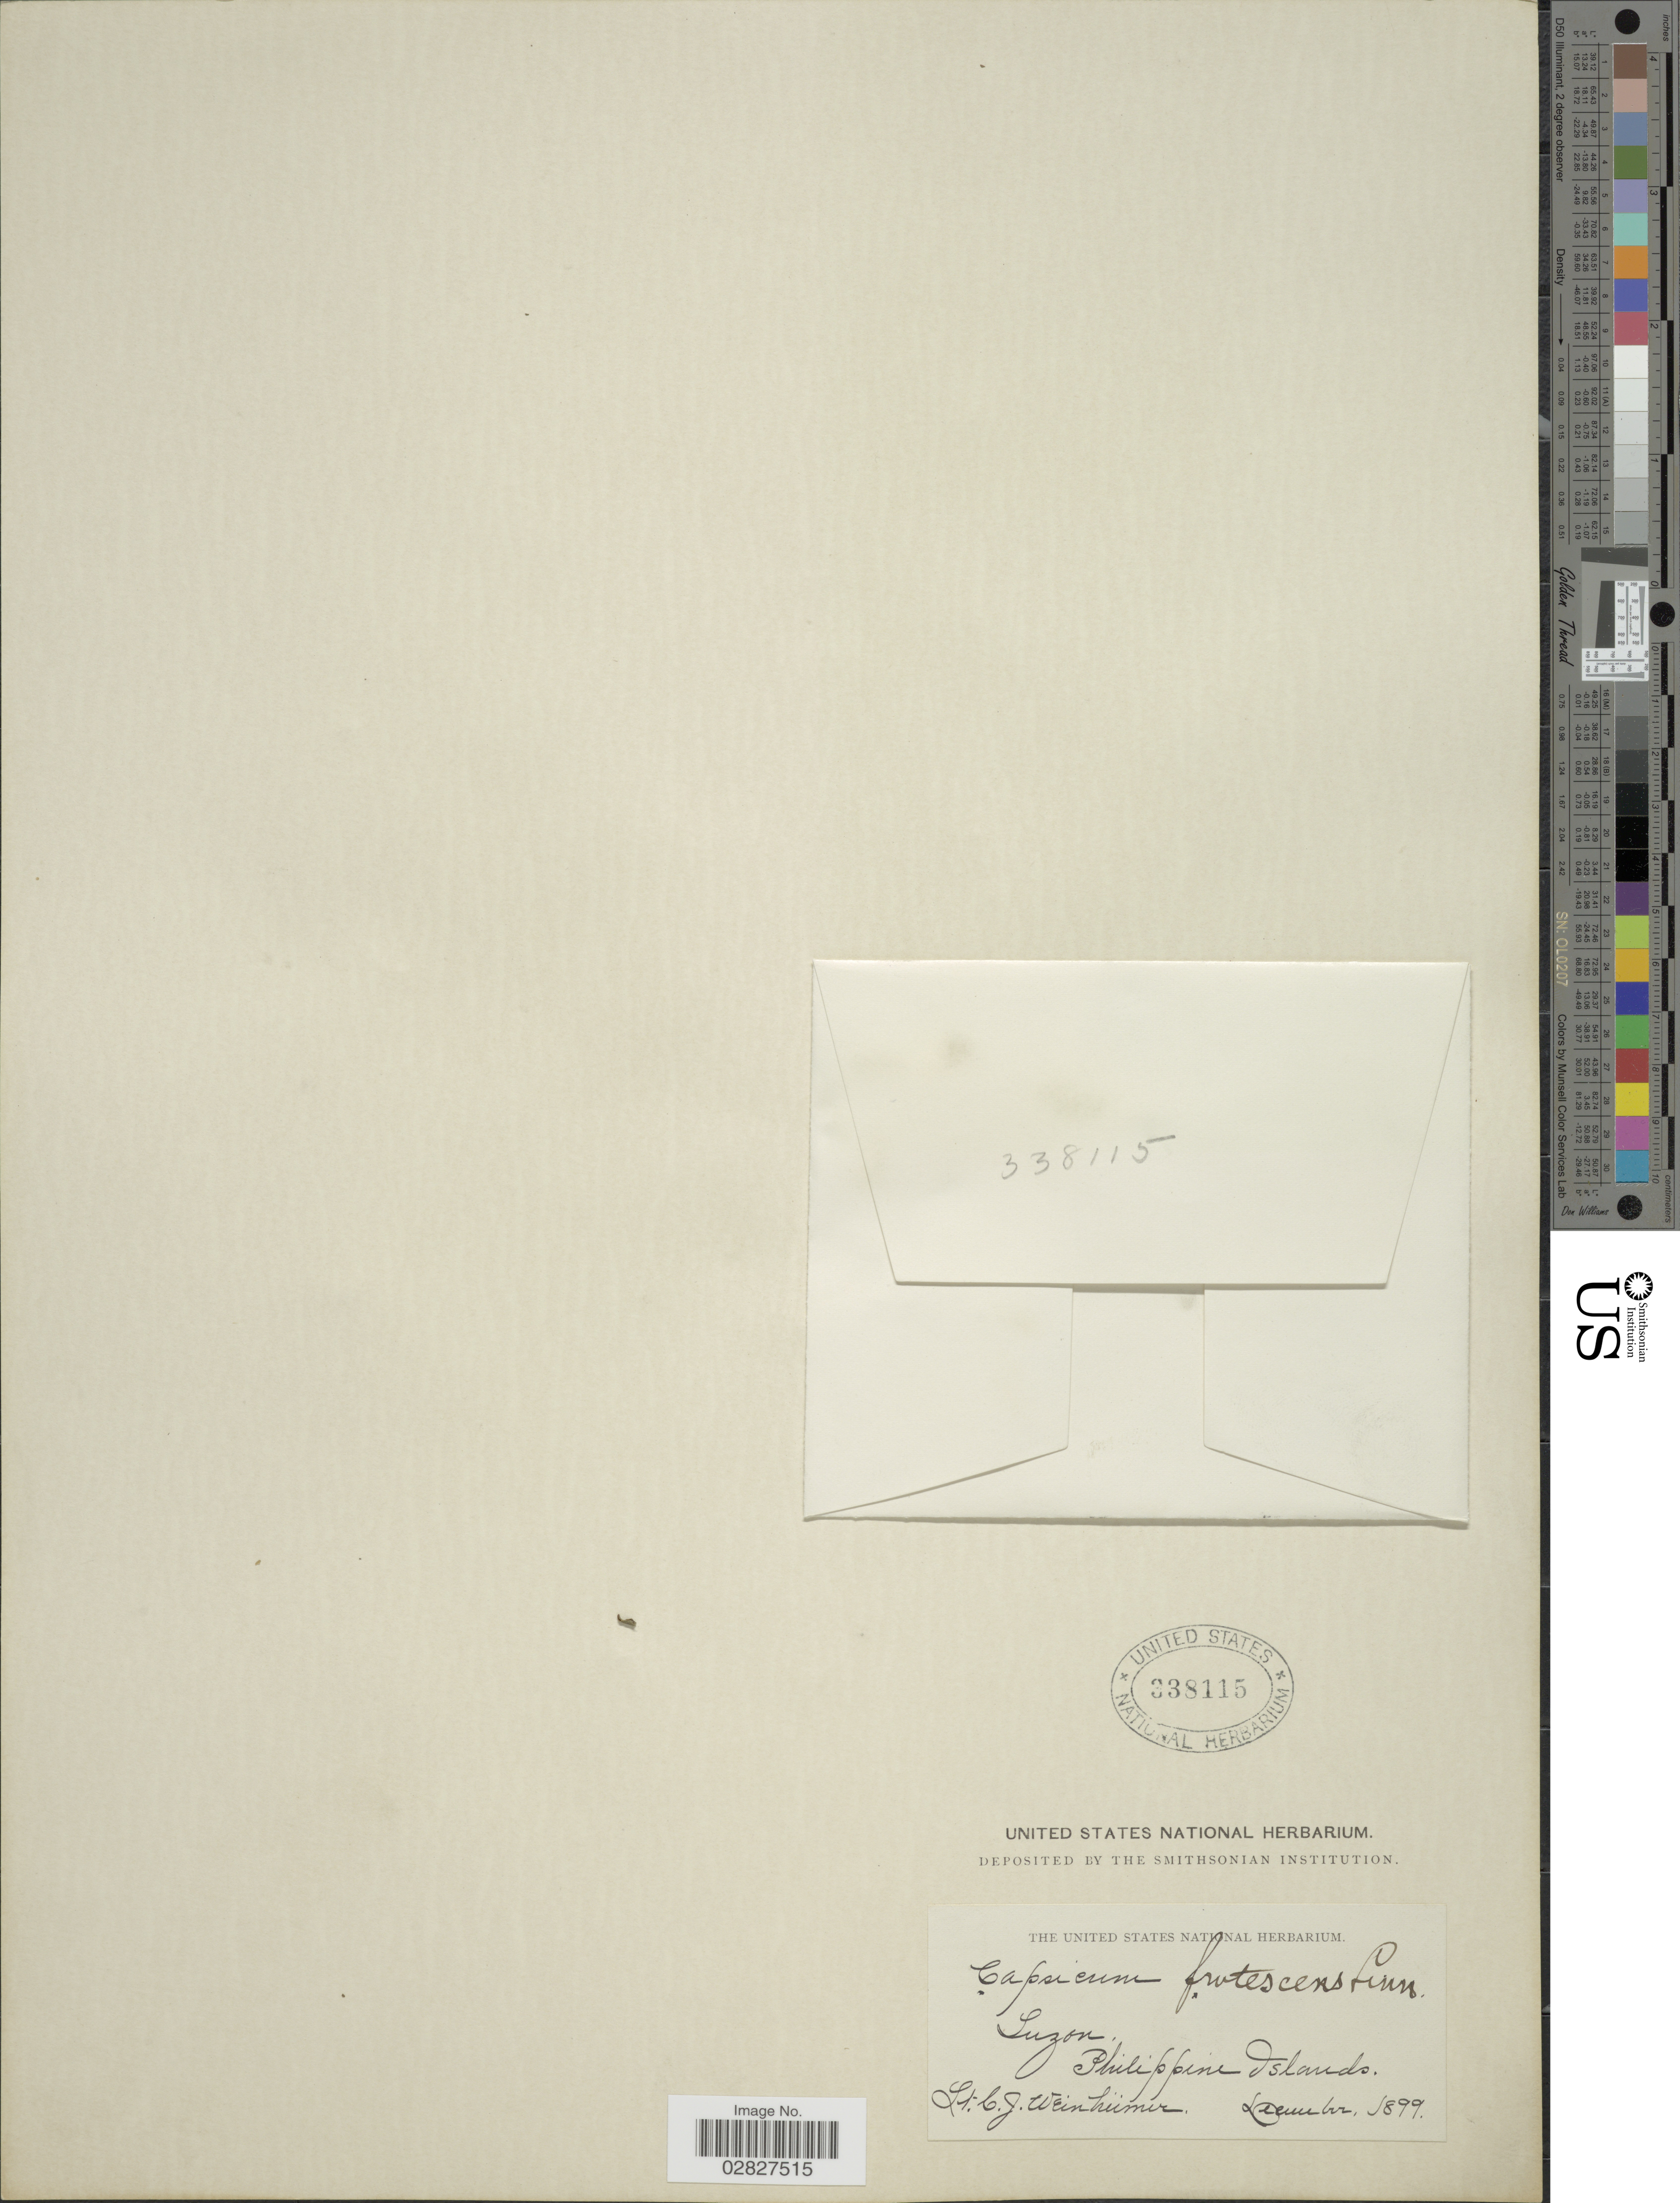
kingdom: Plantae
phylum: Tracheophyta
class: Magnoliopsida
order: Solanales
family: Solanaceae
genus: Capsicum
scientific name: Capsicum frutescens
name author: L.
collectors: C. Weinhümer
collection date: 1899-12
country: Philippines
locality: Luzon, Philippine Islands.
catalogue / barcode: US 338115